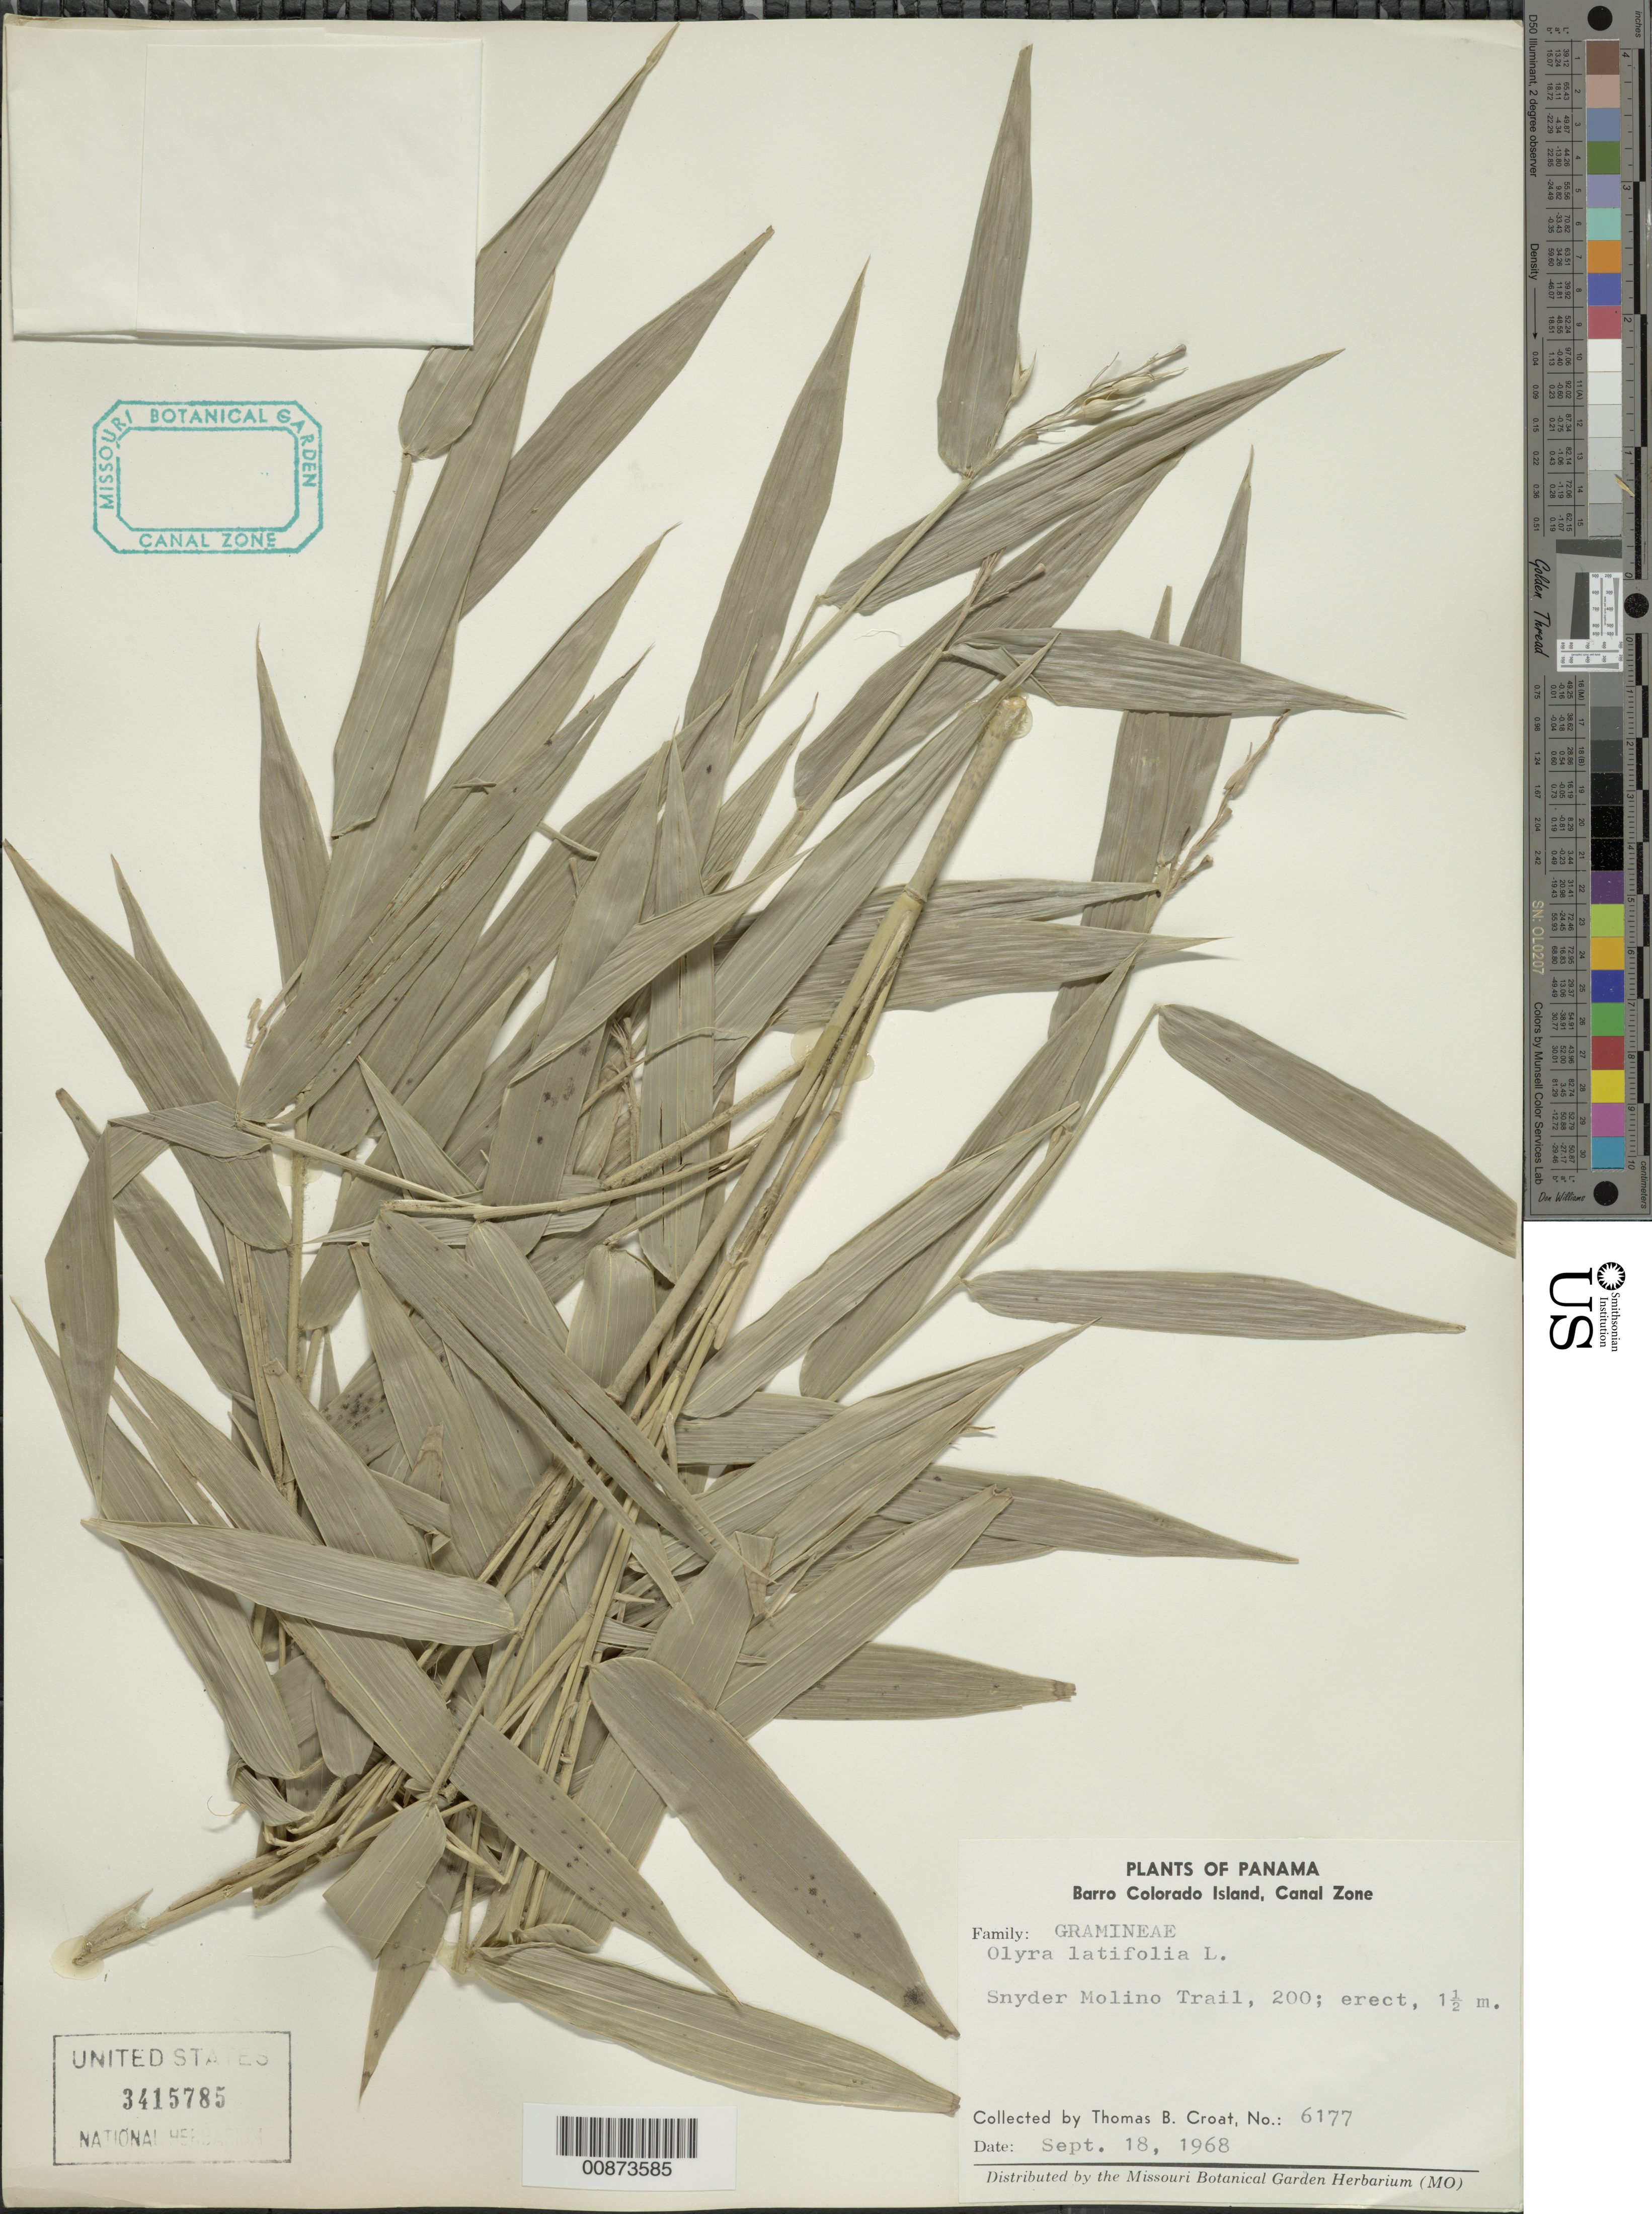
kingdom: Plantae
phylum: Tracheophyta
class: Liliopsida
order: Poales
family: Poaceae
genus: Olyra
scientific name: Olyra latifolia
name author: L.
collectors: T. B. Croat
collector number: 6177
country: Panama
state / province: Panamá Oeste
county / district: Canal Zone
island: Barro Colorado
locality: Canal Zone, Snyder Molino Trail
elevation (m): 200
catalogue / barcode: US 3415785